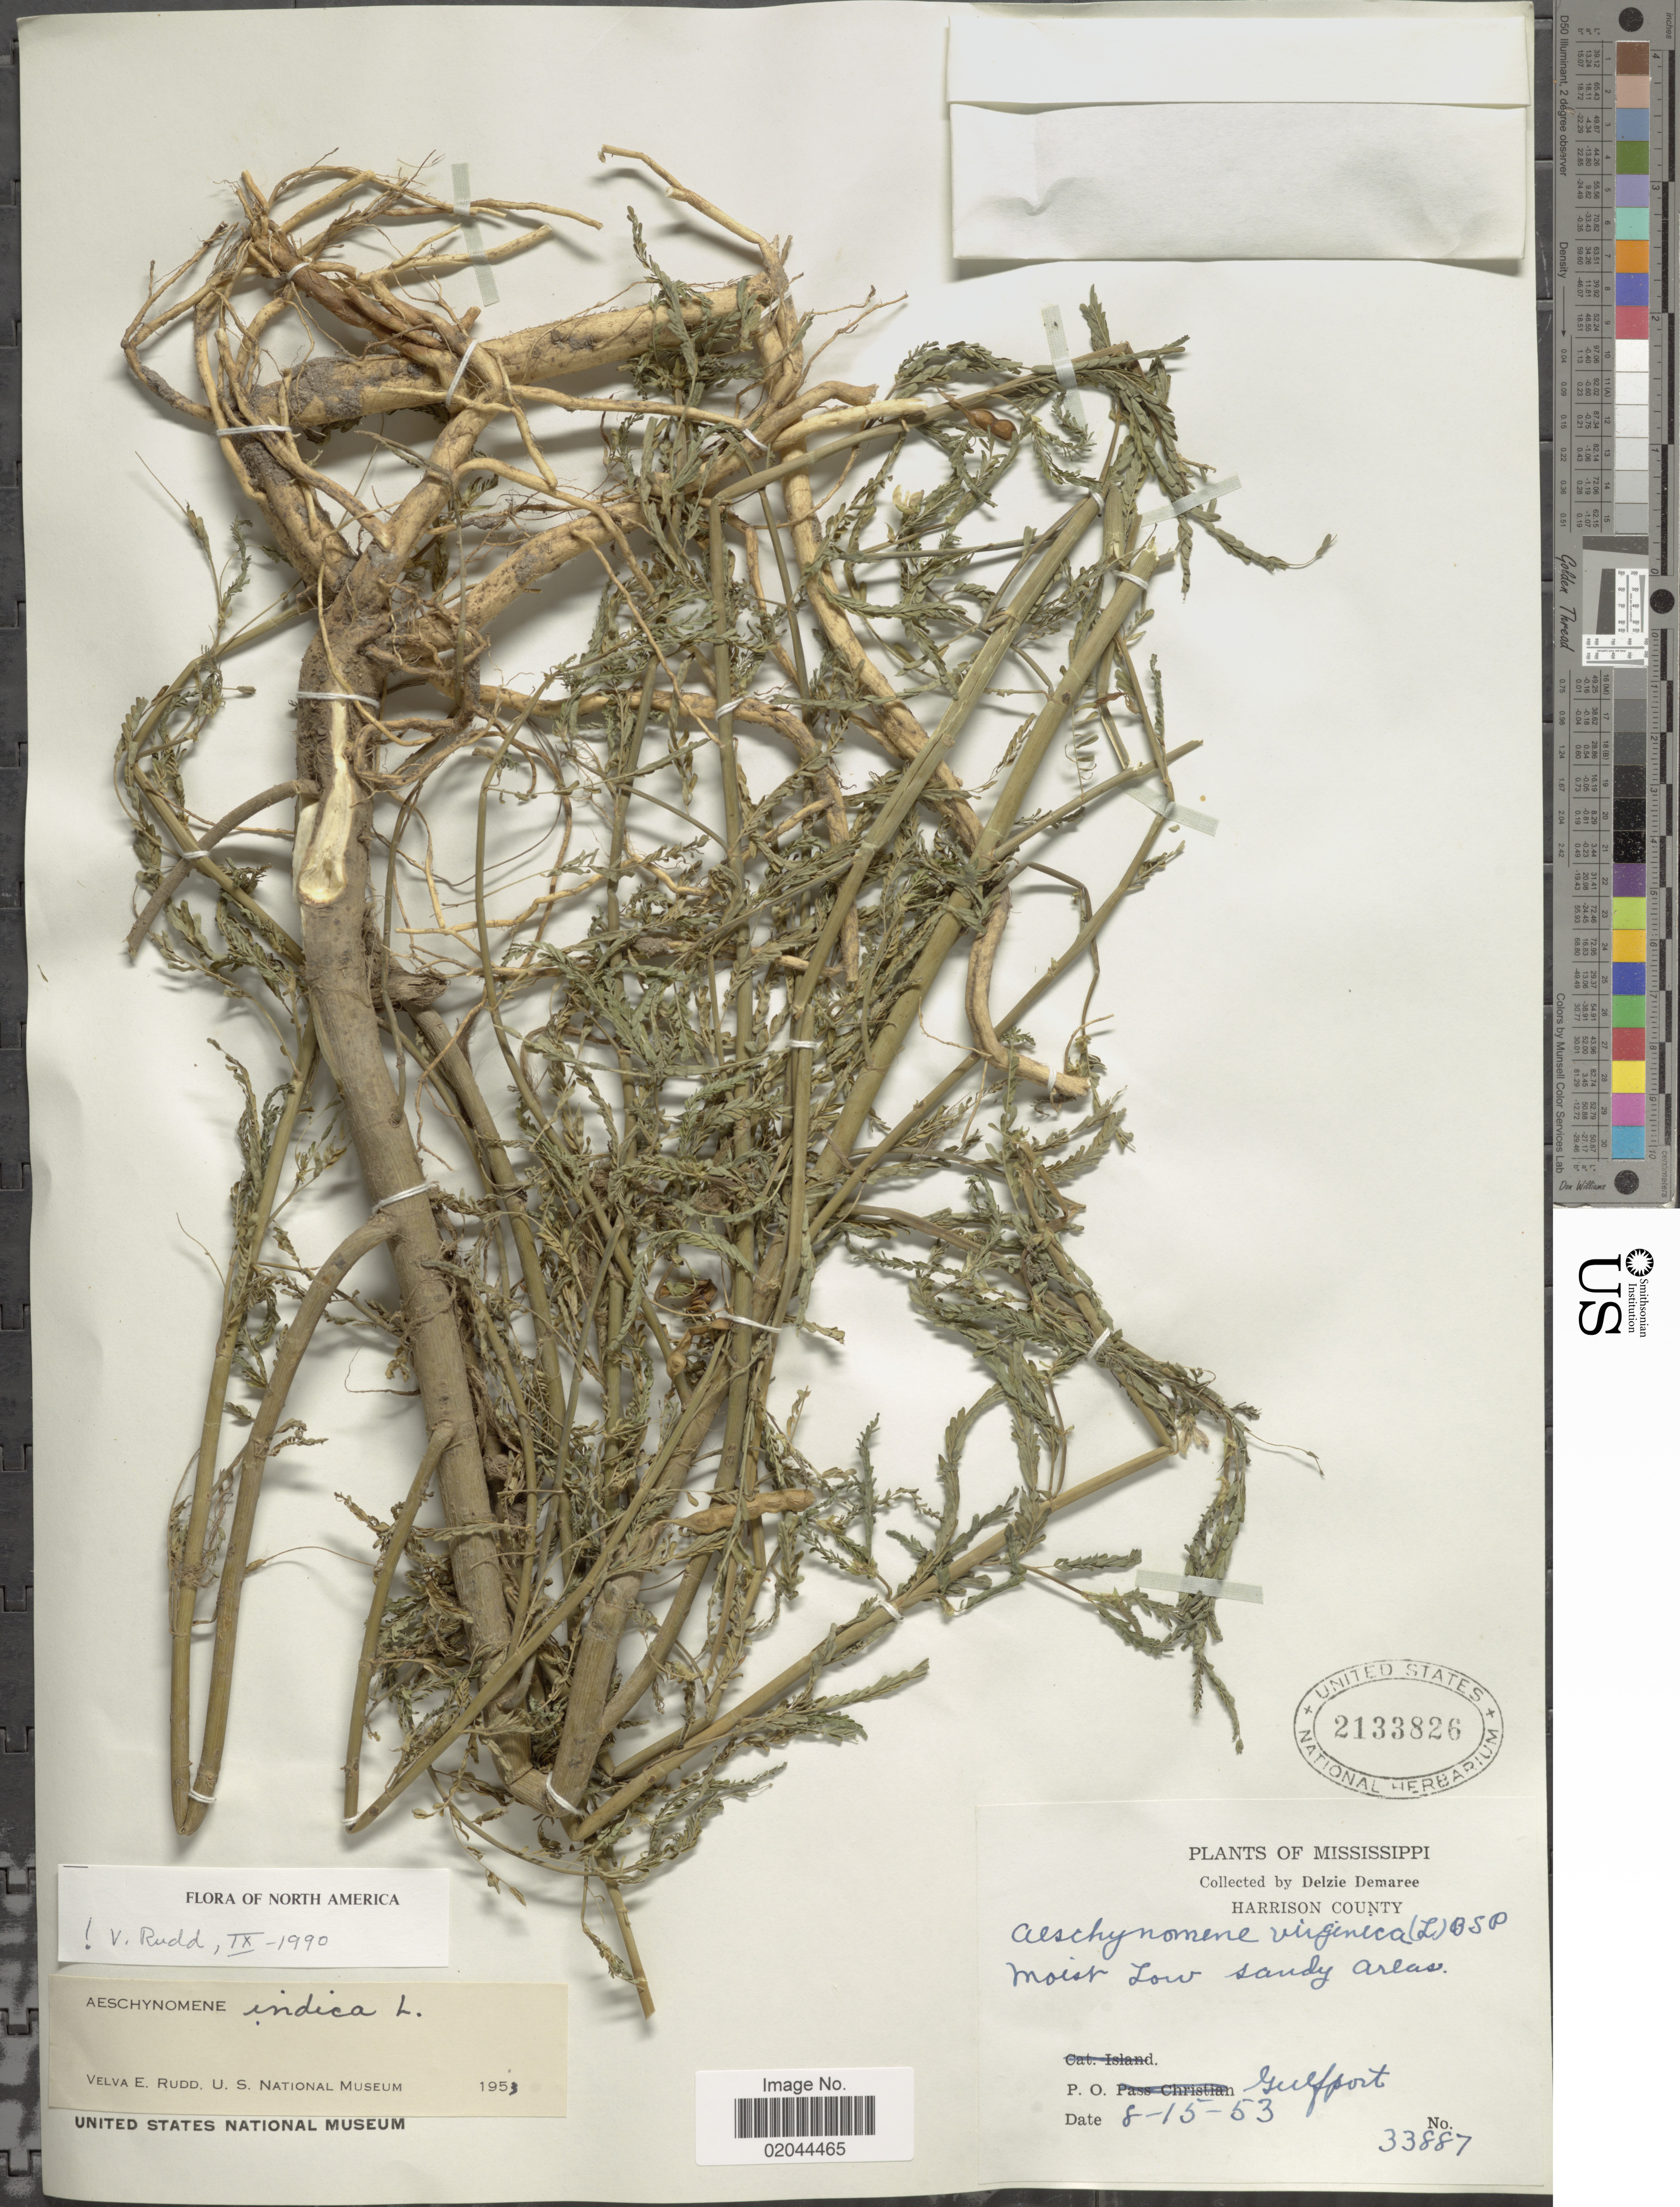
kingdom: Plantae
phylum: Tracheophyta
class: Magnoliopsida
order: Fabales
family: Fabaceae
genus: Aeschynomene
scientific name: Aeschynomene indica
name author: L.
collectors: D. Demaree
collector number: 33887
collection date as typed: Transcribed d/m/y: 15/8/53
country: United States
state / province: Mississippi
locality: P.O. Gulfport, moist low sandy arlas, Harrison County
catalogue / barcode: US 2133826